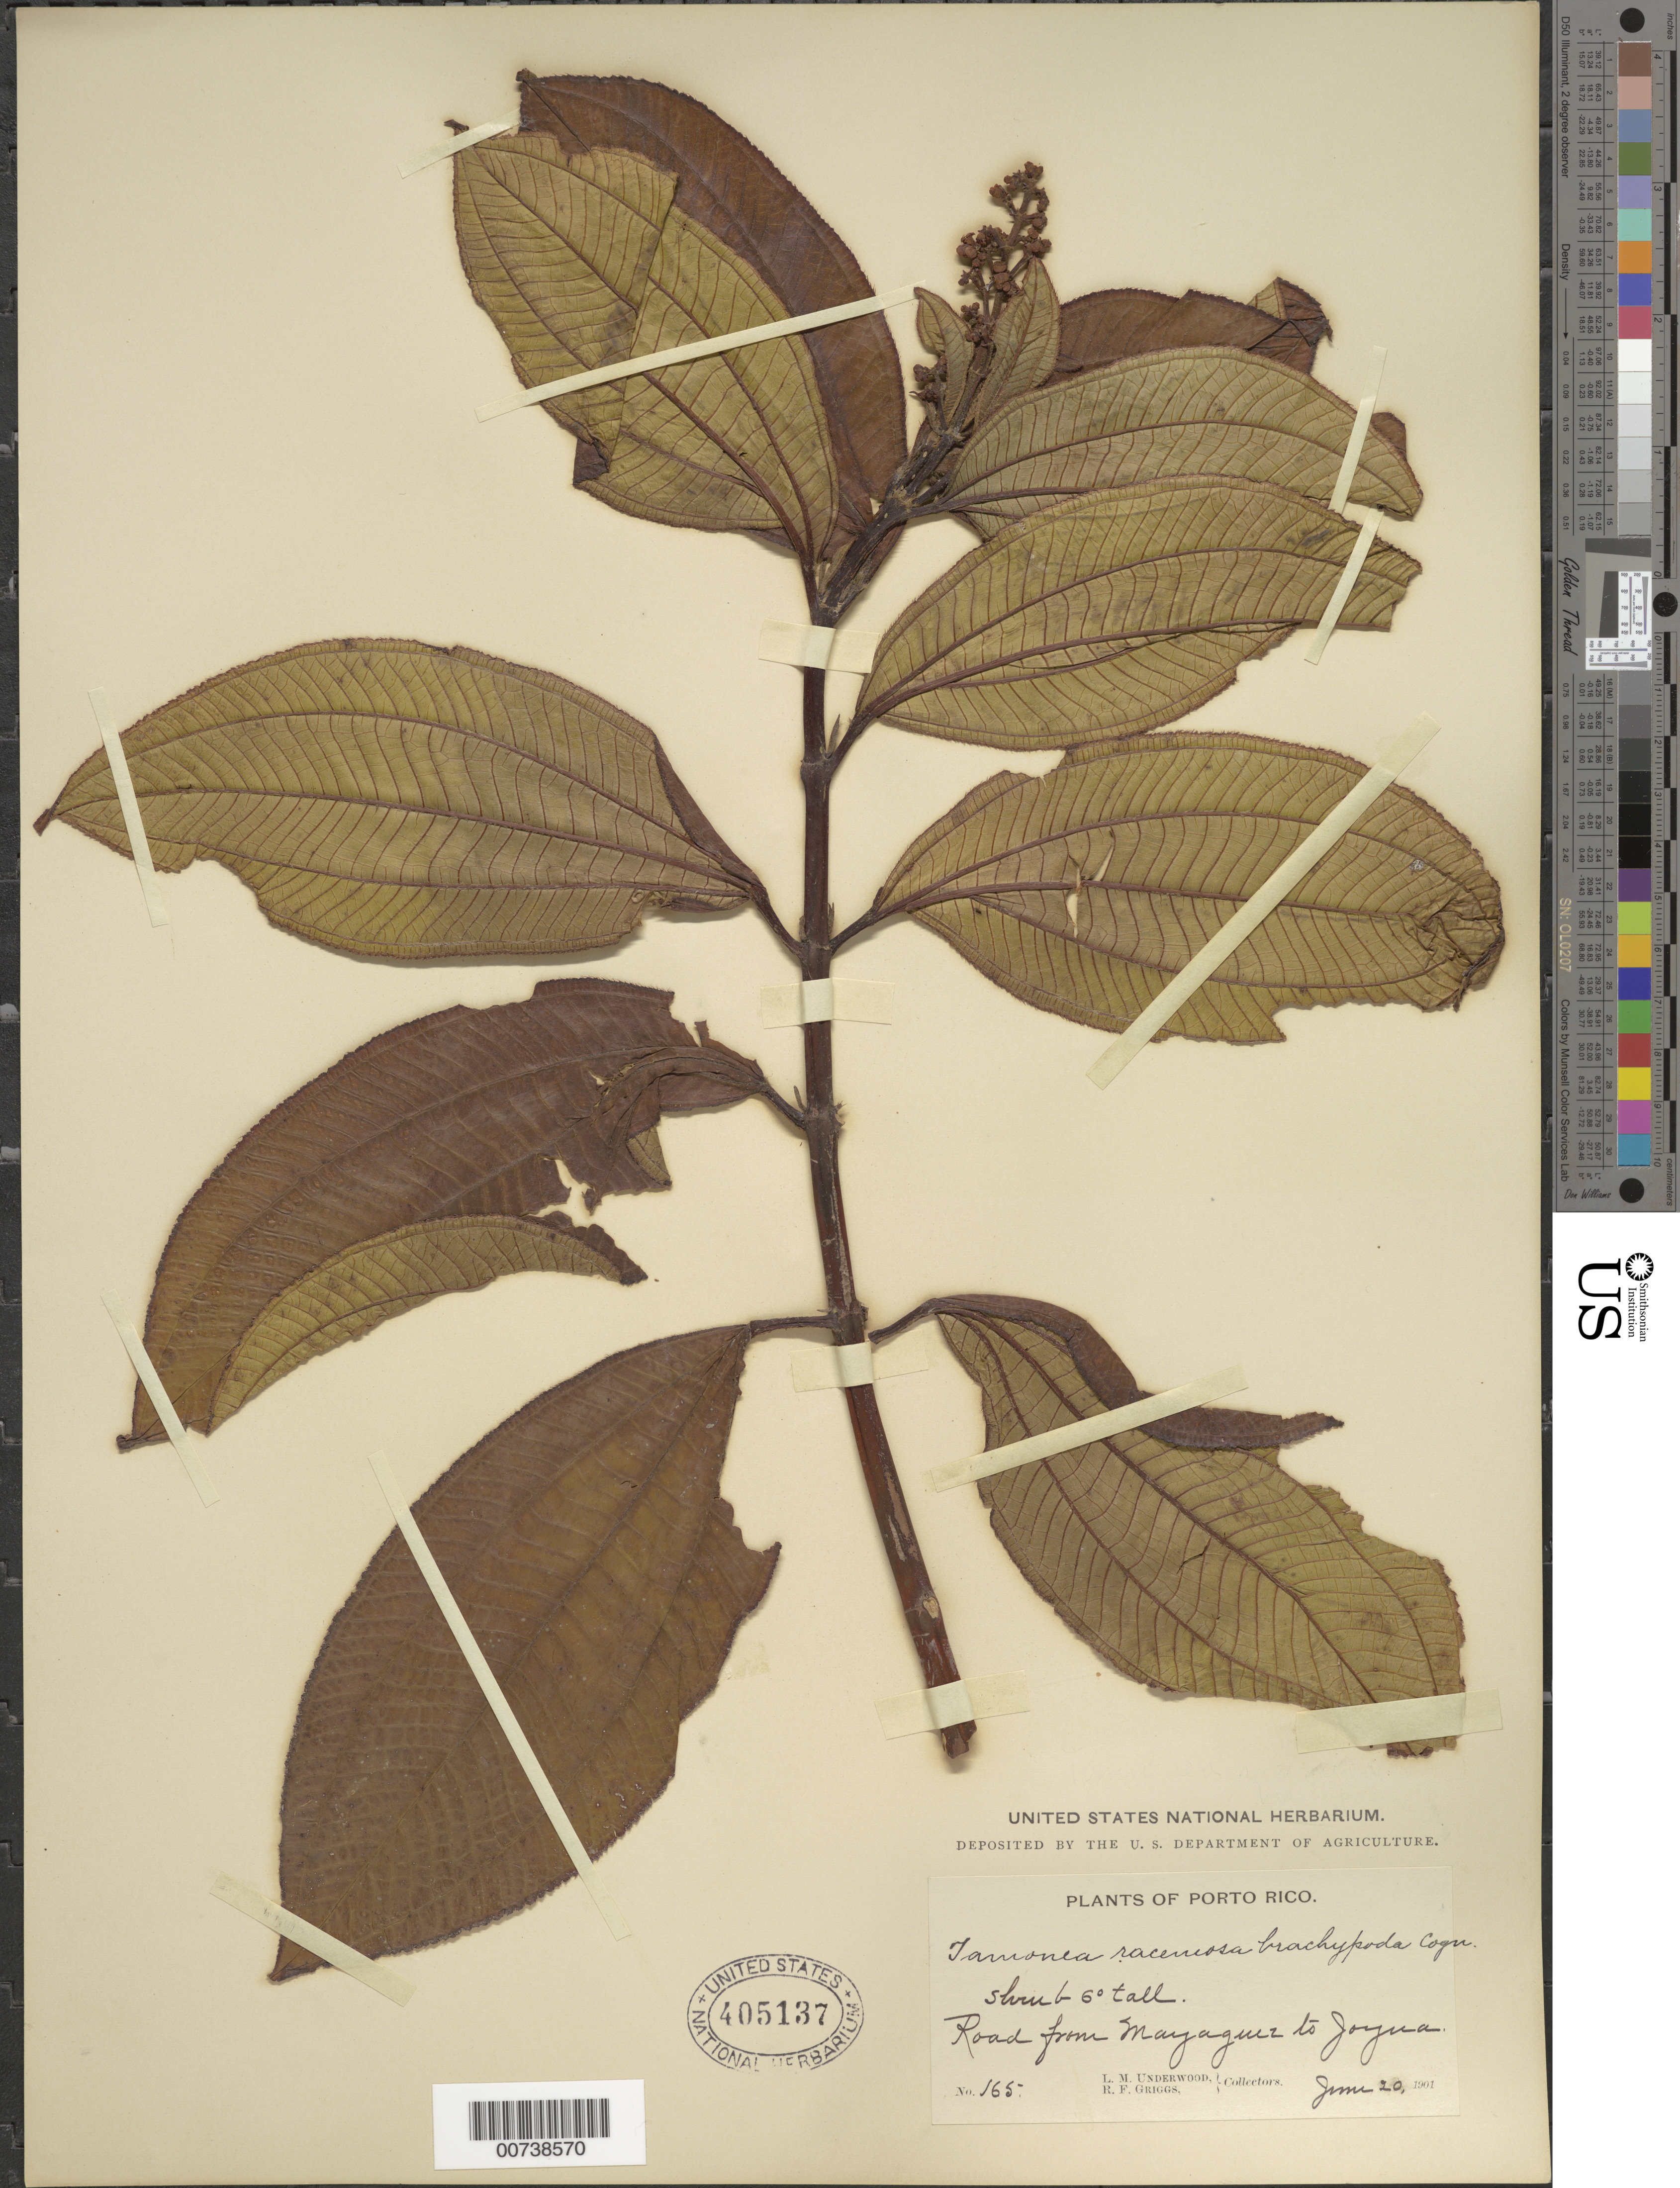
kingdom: Plantae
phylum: Tracheophyta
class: Magnoliopsida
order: Myrtales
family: Melastomataceae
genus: Miconia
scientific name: Miconia racemosa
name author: (Aubl.) DC.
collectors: L. M. Underwood & R. F. Griggs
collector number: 165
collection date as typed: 20 Jun 1901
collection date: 1901-06-20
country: Puerto Rico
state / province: Mayagüez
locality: Road from Mayaguez to Cayey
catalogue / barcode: US 405137